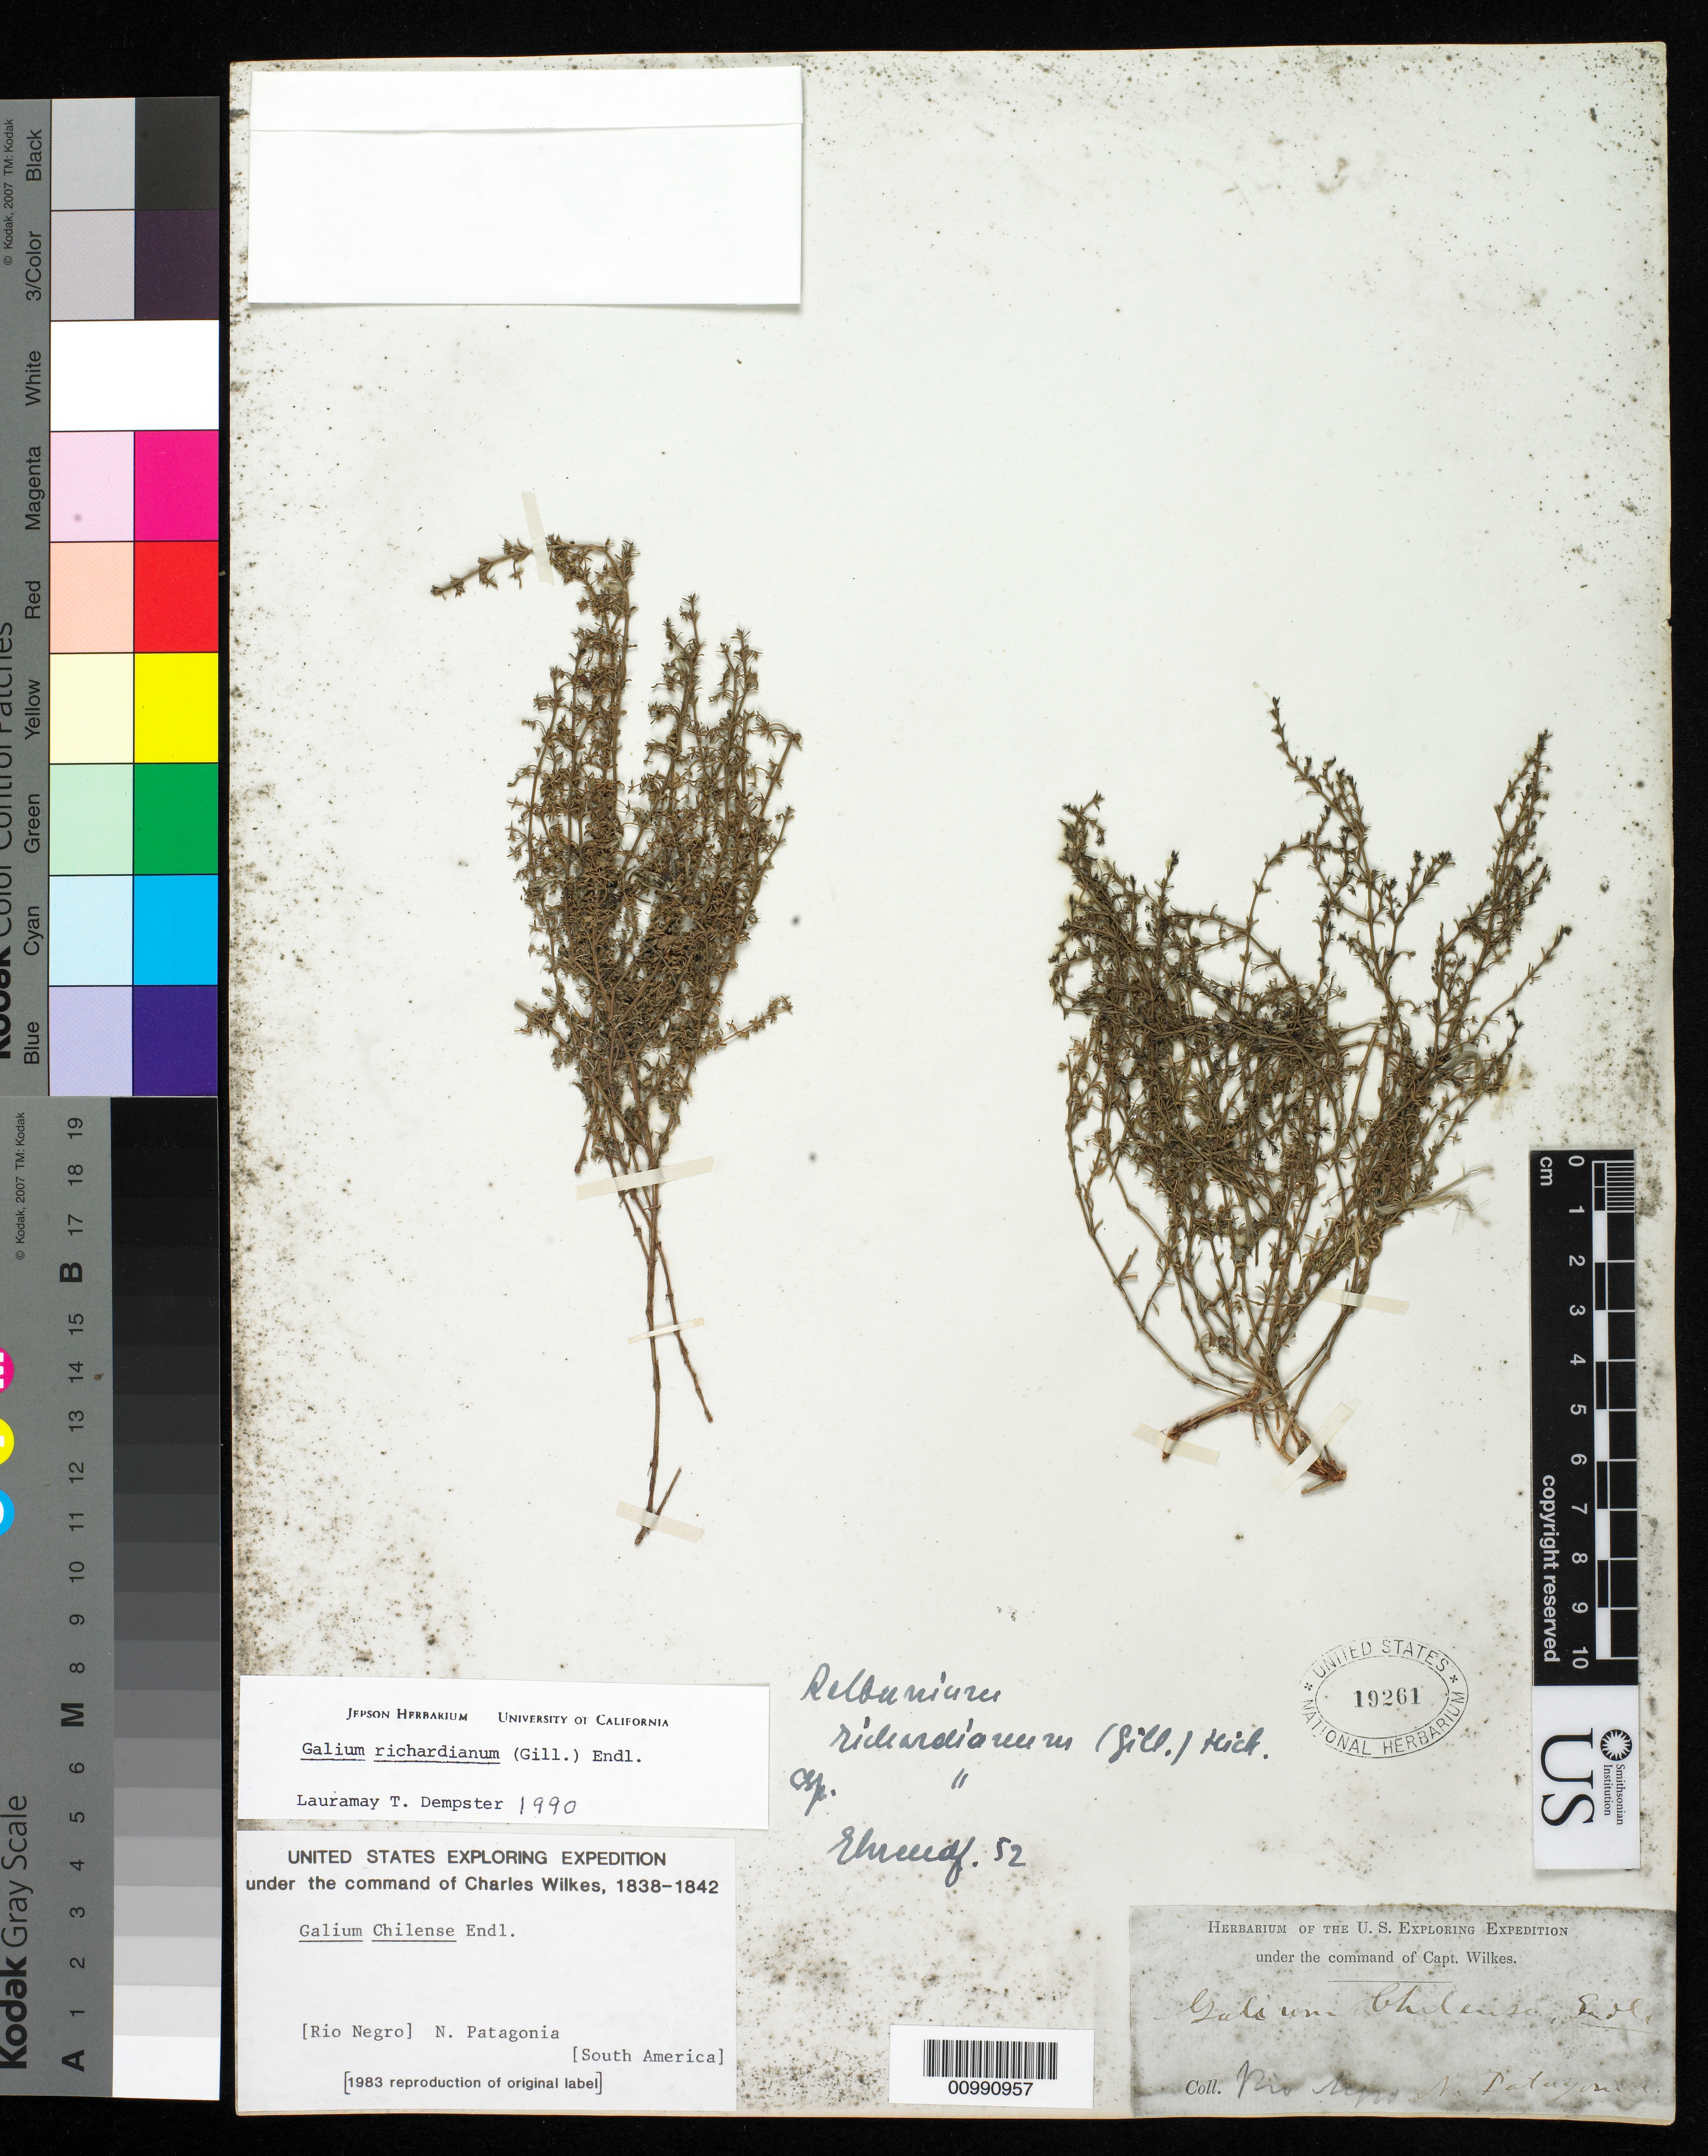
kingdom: Plantae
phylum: Tracheophyta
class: Magnoliopsida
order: Gentianales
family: Rubiaceae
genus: Galium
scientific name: Galium richardianum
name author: (Gillies ex Hook. & Arn.) Endl. ex Walp.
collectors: Wilkes Explor. Exped.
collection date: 1838/1842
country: Argentina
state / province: Rio Negro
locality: Rio Negro, N. Patagonia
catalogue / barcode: US 19261